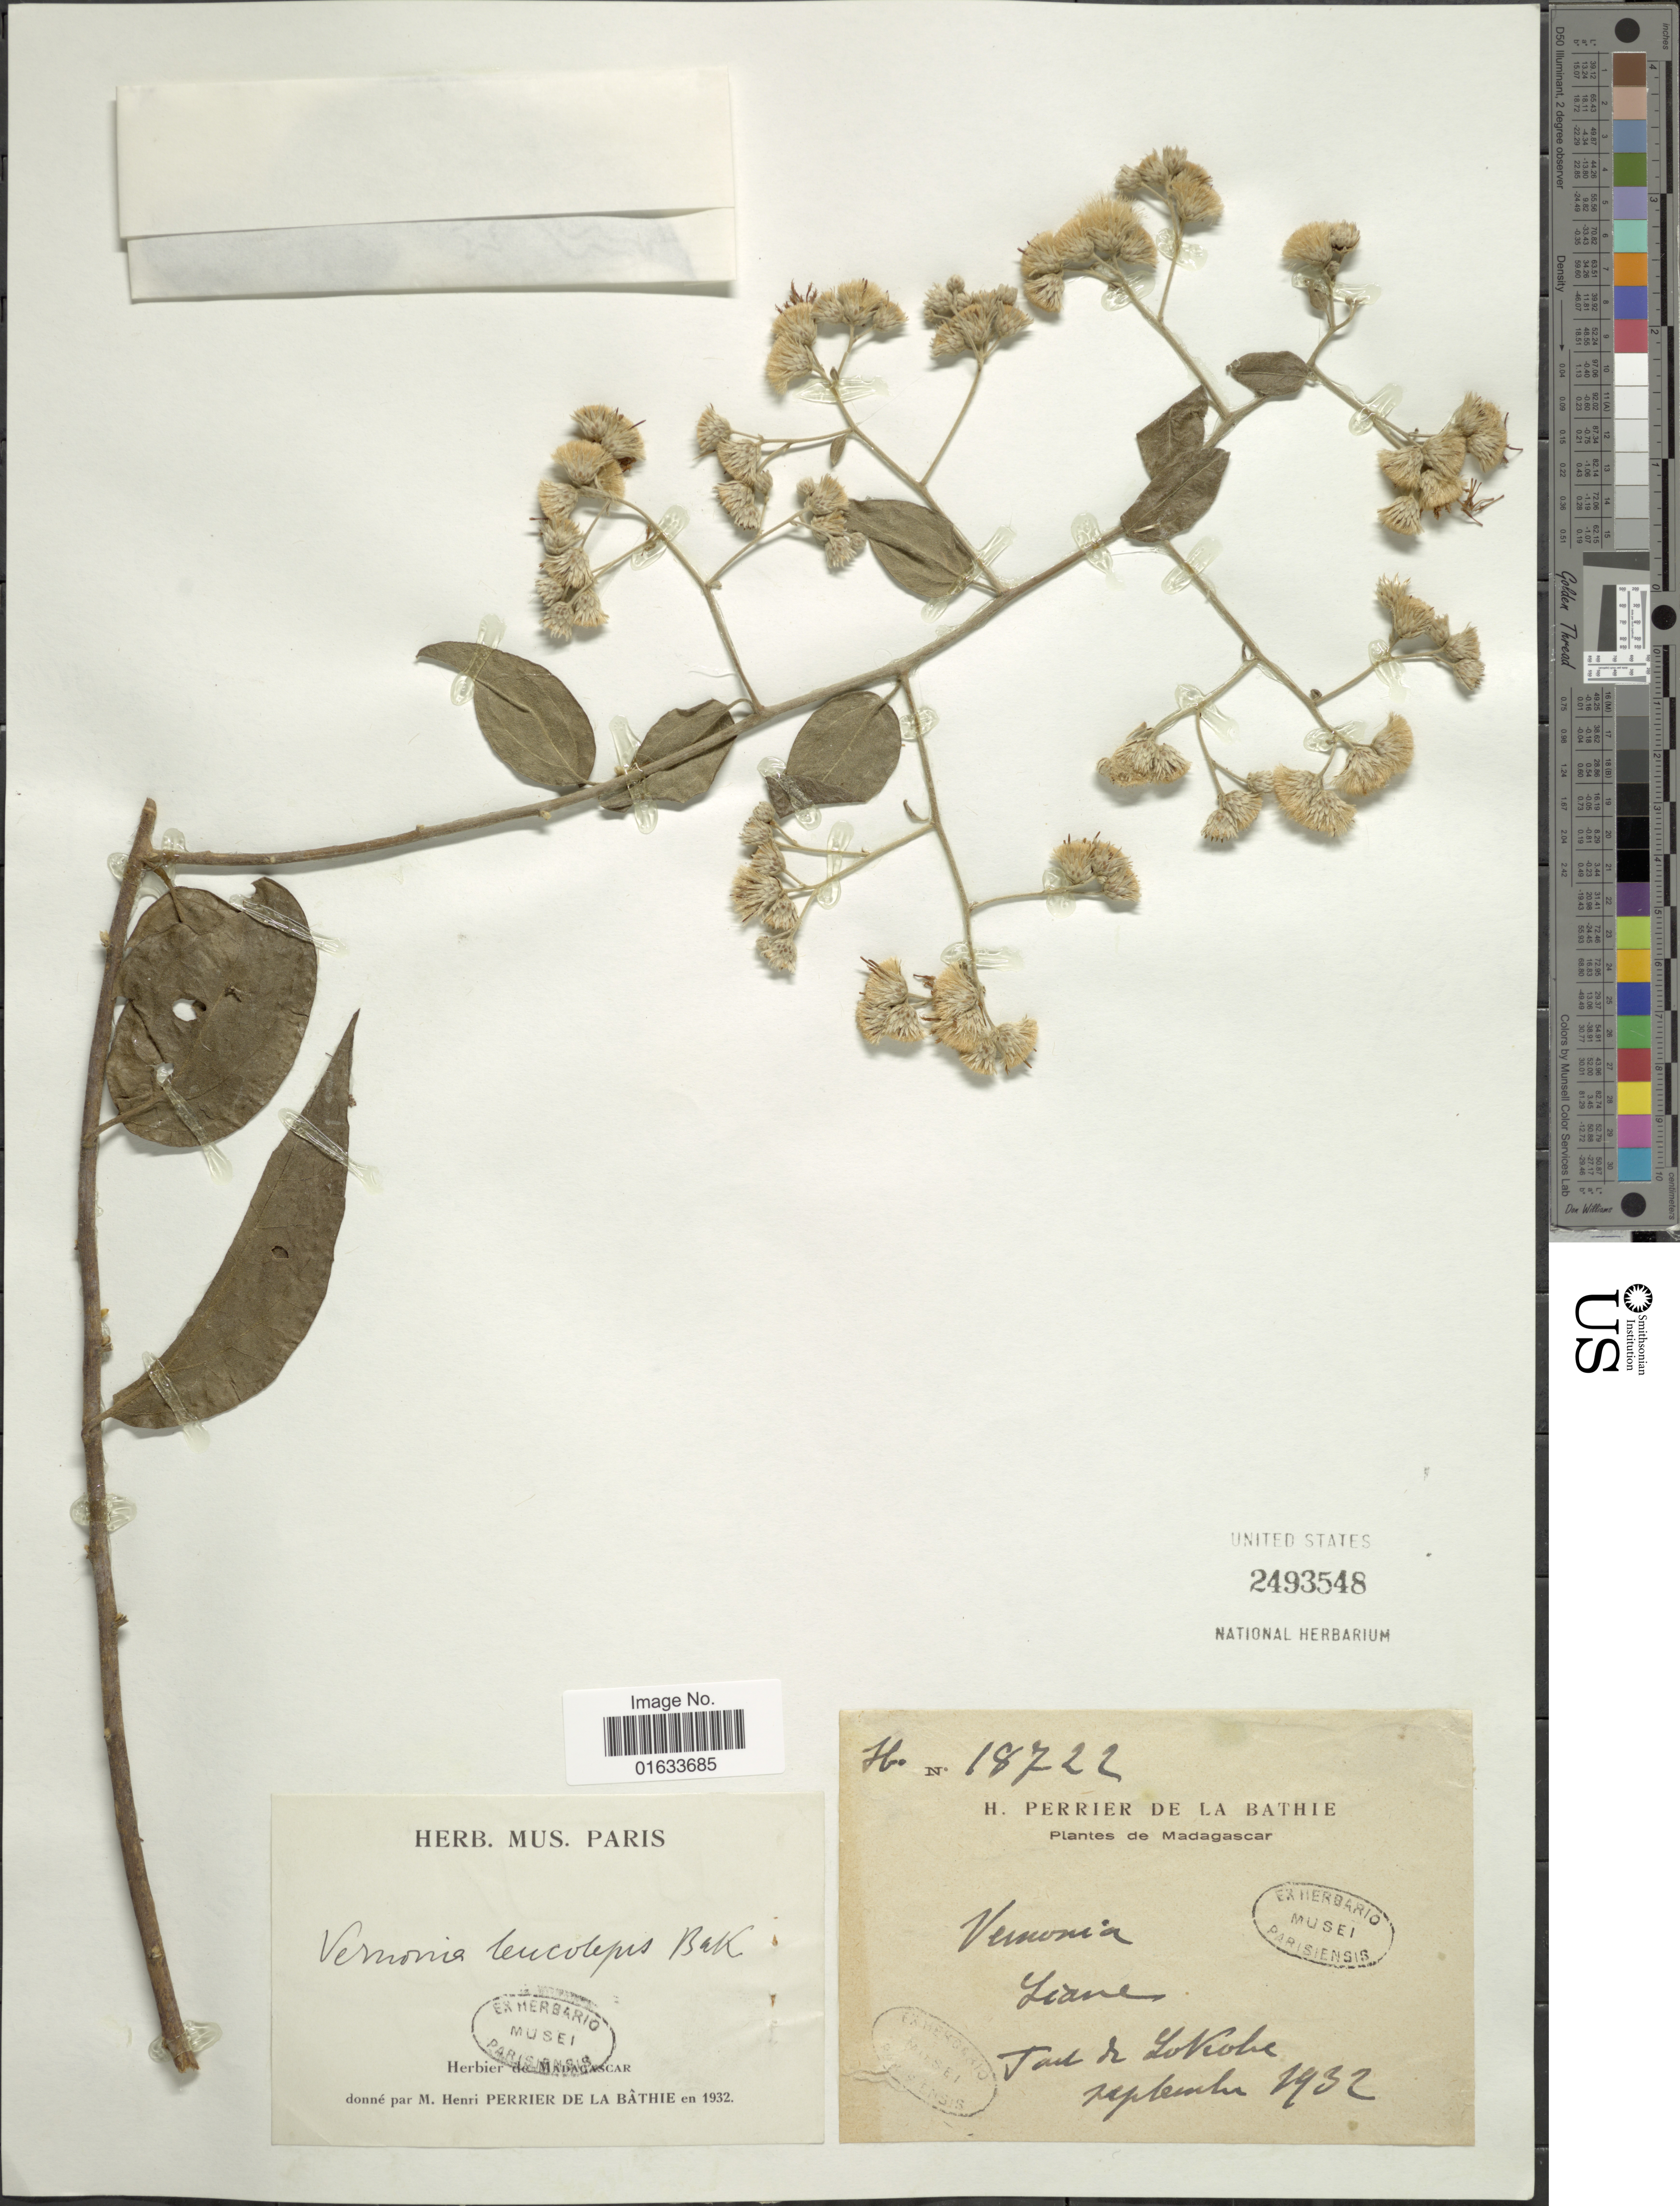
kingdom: Plantae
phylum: Tracheophyta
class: Magnoliopsida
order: Asterales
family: Asteraceae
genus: Distephanus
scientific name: Distephanus nummulariifolius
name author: (Klatt) H. Rob. & B. Kahn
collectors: H. Perrier de la Bâthie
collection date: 1932-09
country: Madagascar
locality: Sud de Lokobe.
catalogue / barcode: US 2493548